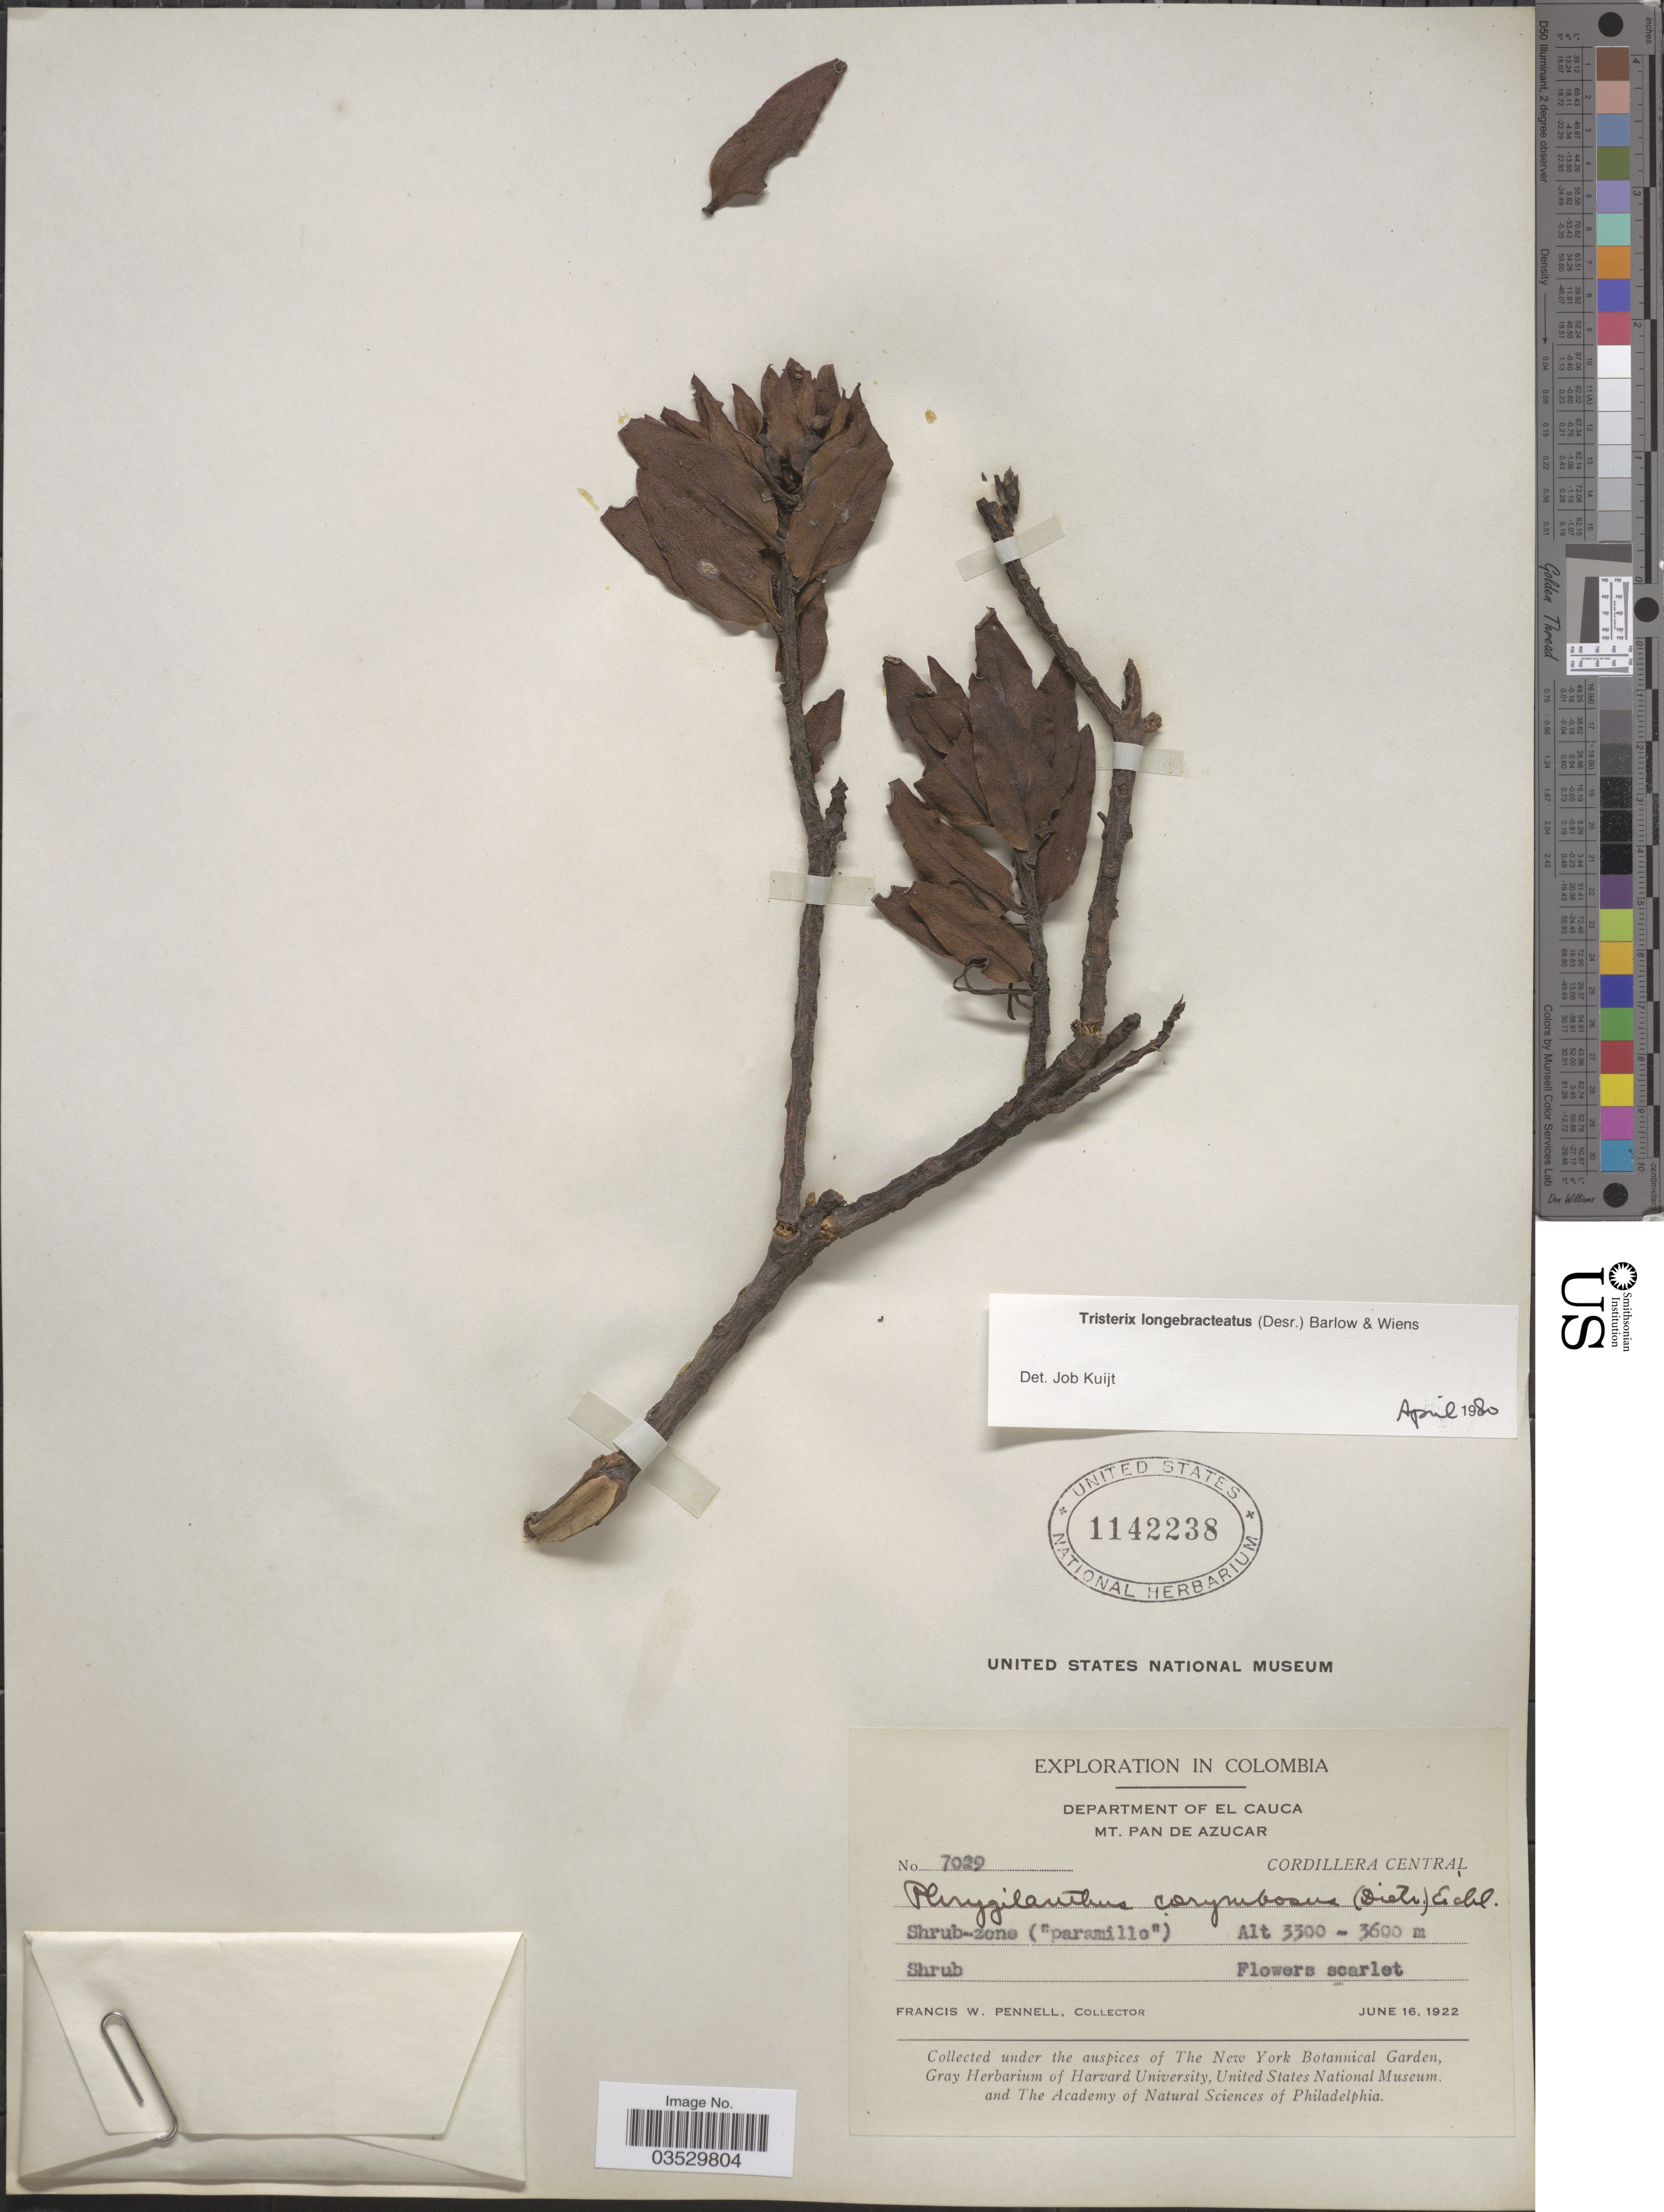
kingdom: Plantae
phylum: Tracheophyta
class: Magnoliopsida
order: Santalales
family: Loranthaceae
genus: Tristerix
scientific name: Tristerix longebracteatus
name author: (Desr.) Bart. & Wiens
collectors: F. W. Pennell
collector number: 7029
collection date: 1922-06-16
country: Colombia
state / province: Cauca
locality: Department of El Cauca. Mt. Pan de Azucar. Cordillera Central.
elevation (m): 3300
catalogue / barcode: US 1142238